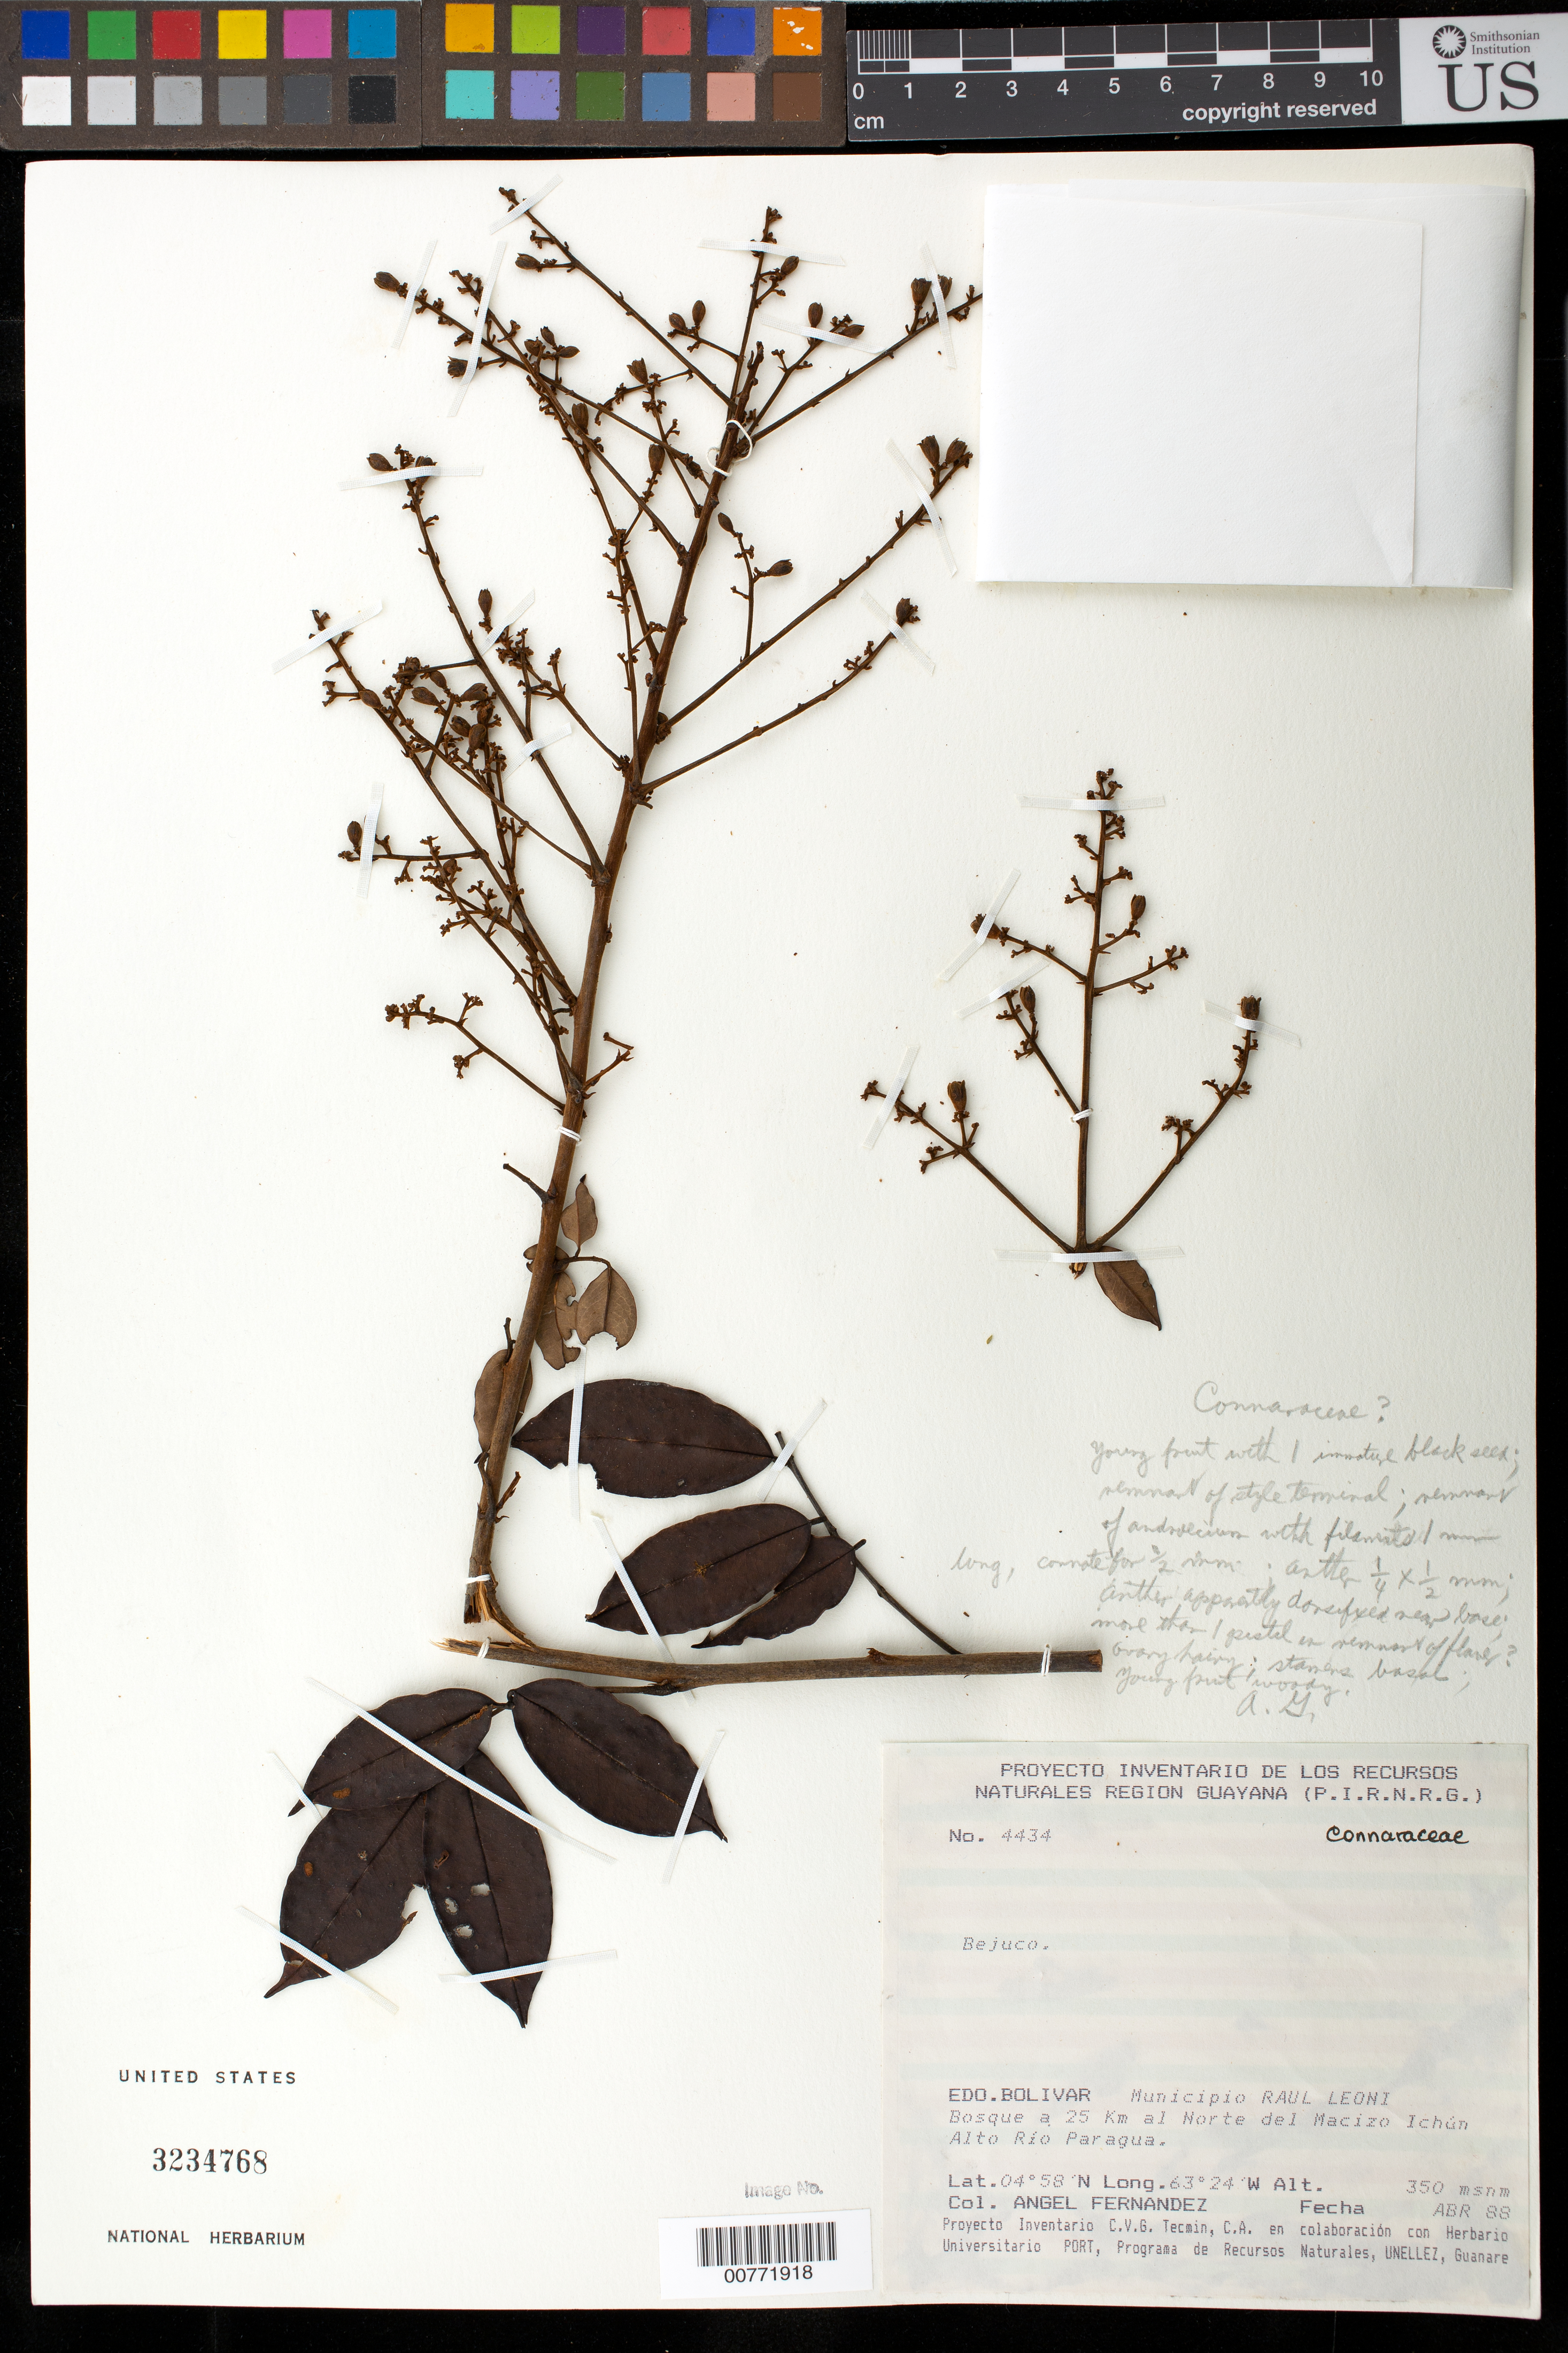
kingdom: Plantae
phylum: Tracheophyta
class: Magnoliopsida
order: Oxalidales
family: Connaraceae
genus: Rourea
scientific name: Rourea krukovii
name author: Steyerm.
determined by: Aymard C., G. A., (PORT), Univ. Nac. Exp. de los Llanos Ezequiel Zamora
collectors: A. Fernández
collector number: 4434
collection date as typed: Apr-88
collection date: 1988-04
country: Venezuela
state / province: Bolívar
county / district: Angostura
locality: Mun. Raúl Leoni [=Angostura], 25 km N del Macizo Ichún, alto Río Paragua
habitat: Forest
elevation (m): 350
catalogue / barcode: US 3234768